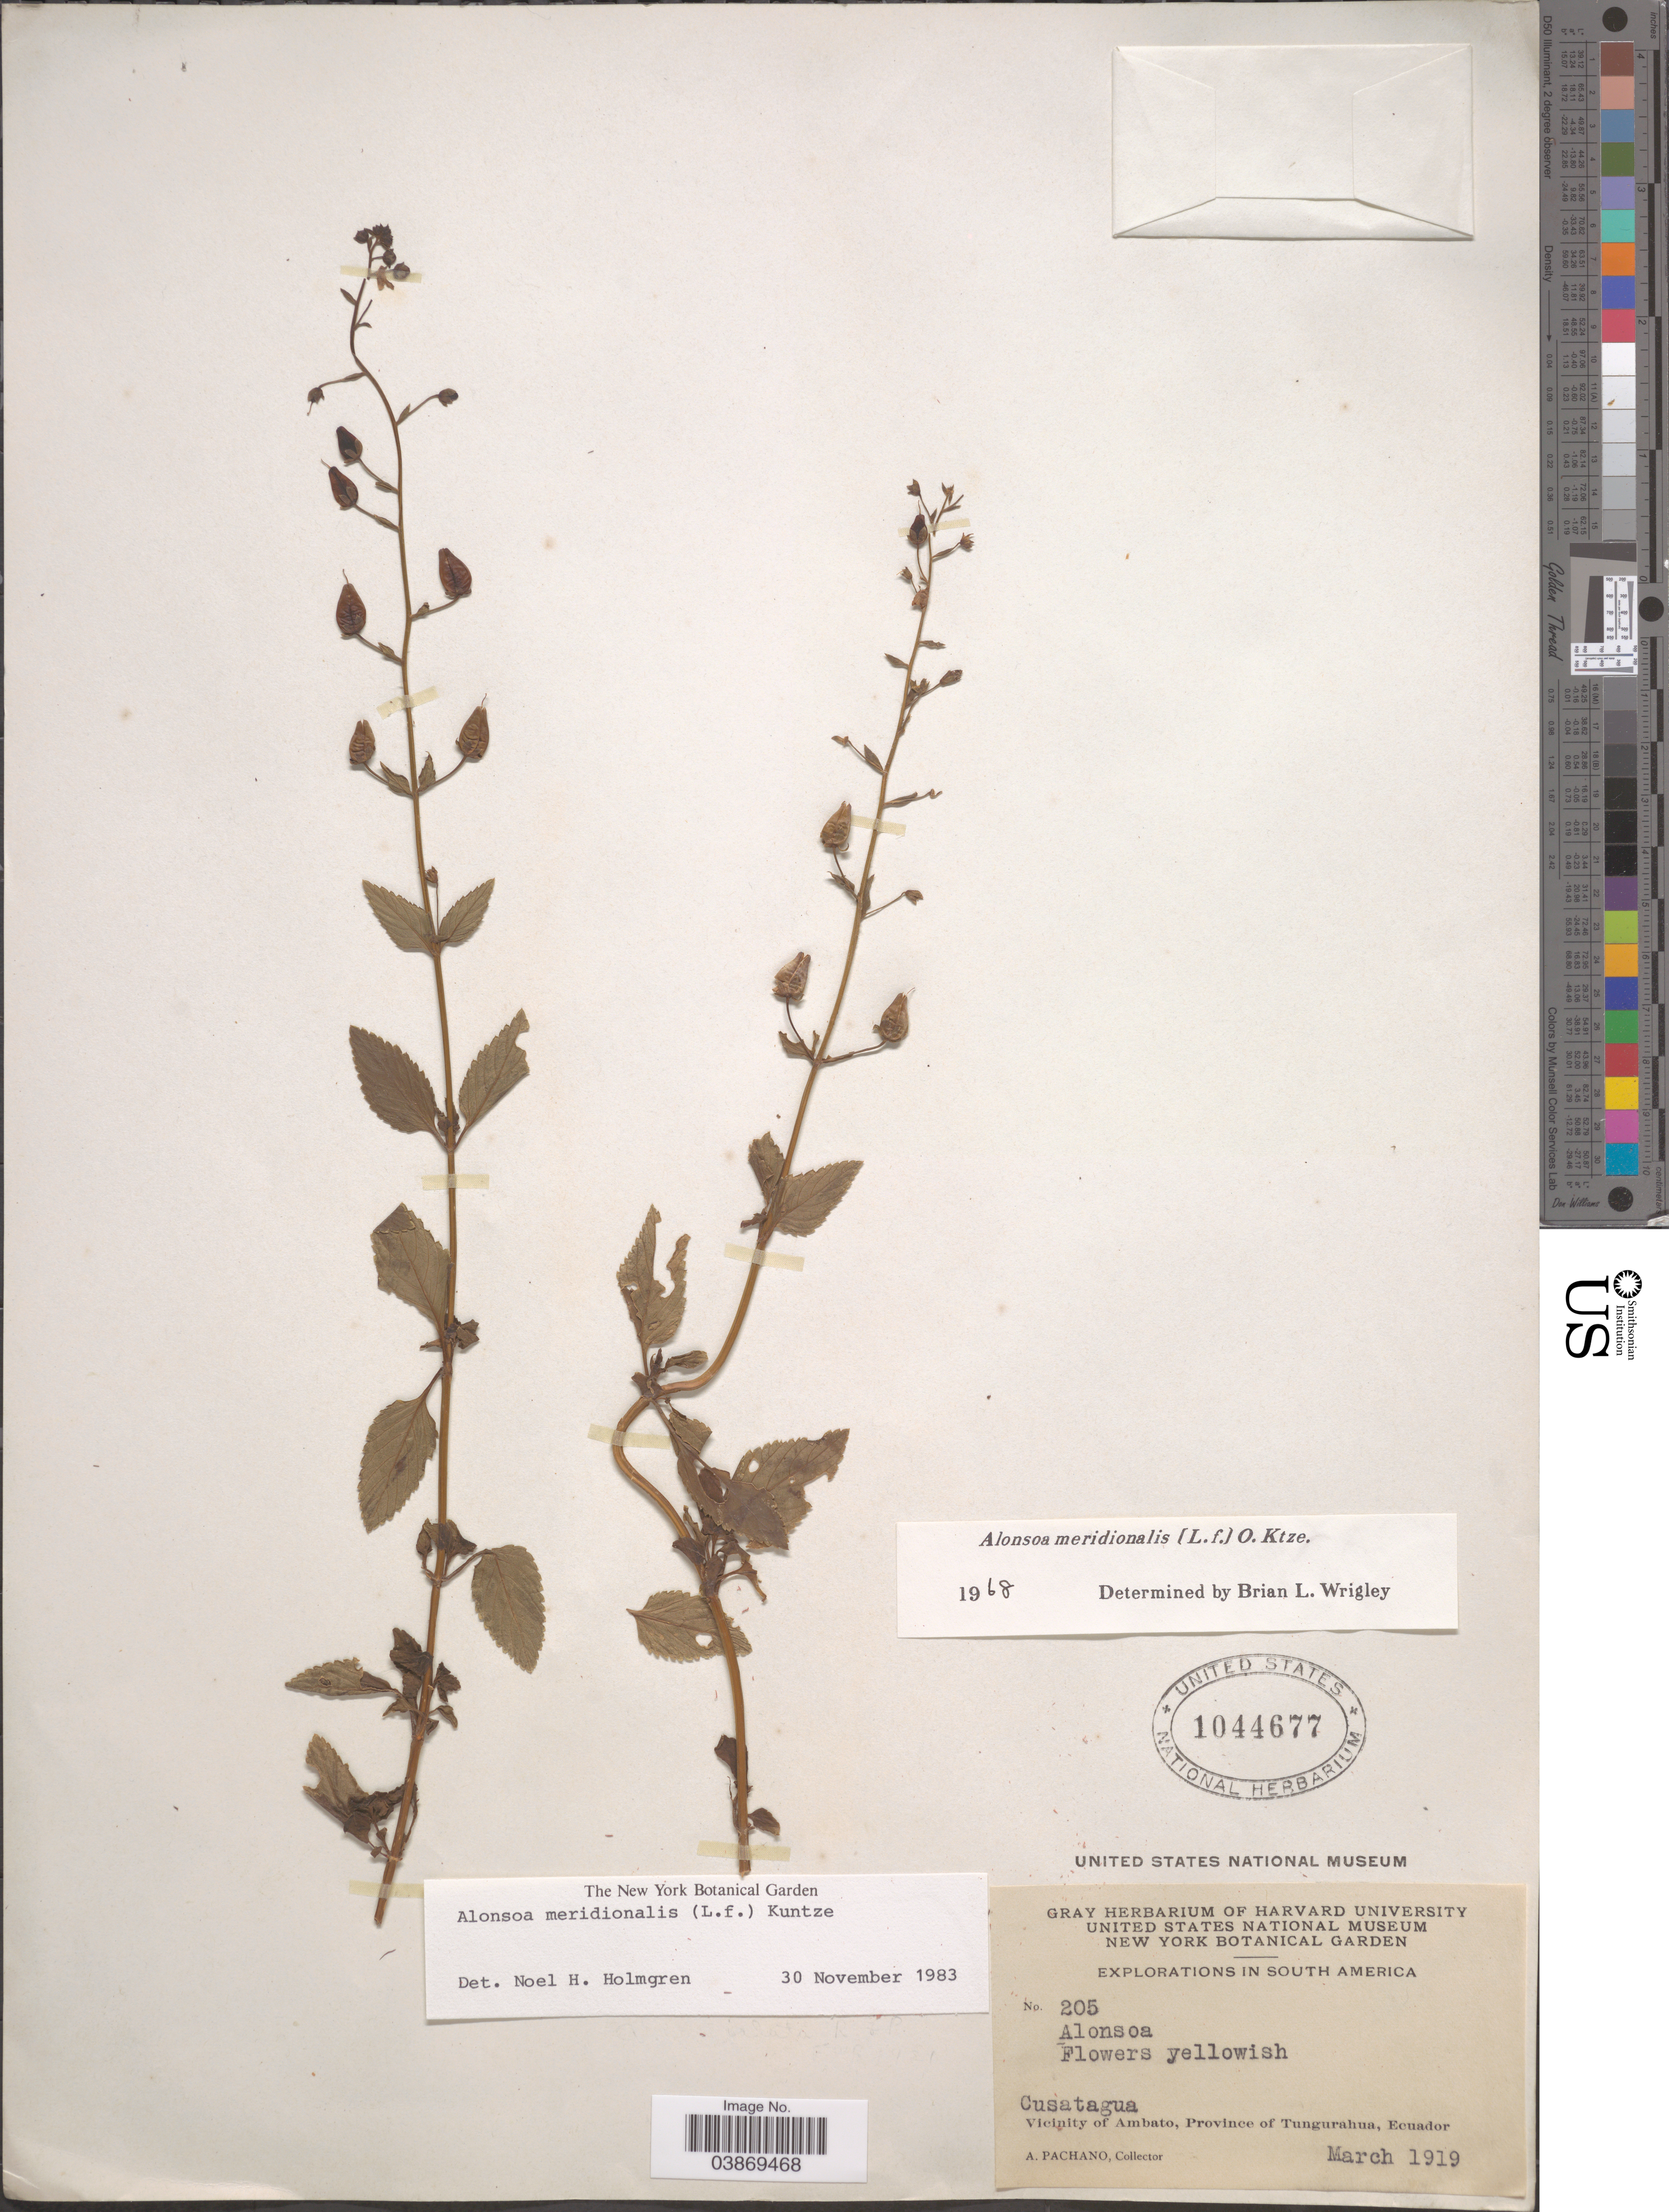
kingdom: Plantae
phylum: Tracheophyta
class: Magnoliopsida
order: Lamiales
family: Scrophulariaceae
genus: Alonsoa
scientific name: Alonsoa meridionalis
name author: (L. f.) Kuntze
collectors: A. Pachano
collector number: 205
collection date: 1919-03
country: Ecuador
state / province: Tungurahua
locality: Cusatagua. Vicinity of Ambato.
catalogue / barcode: US 1044677